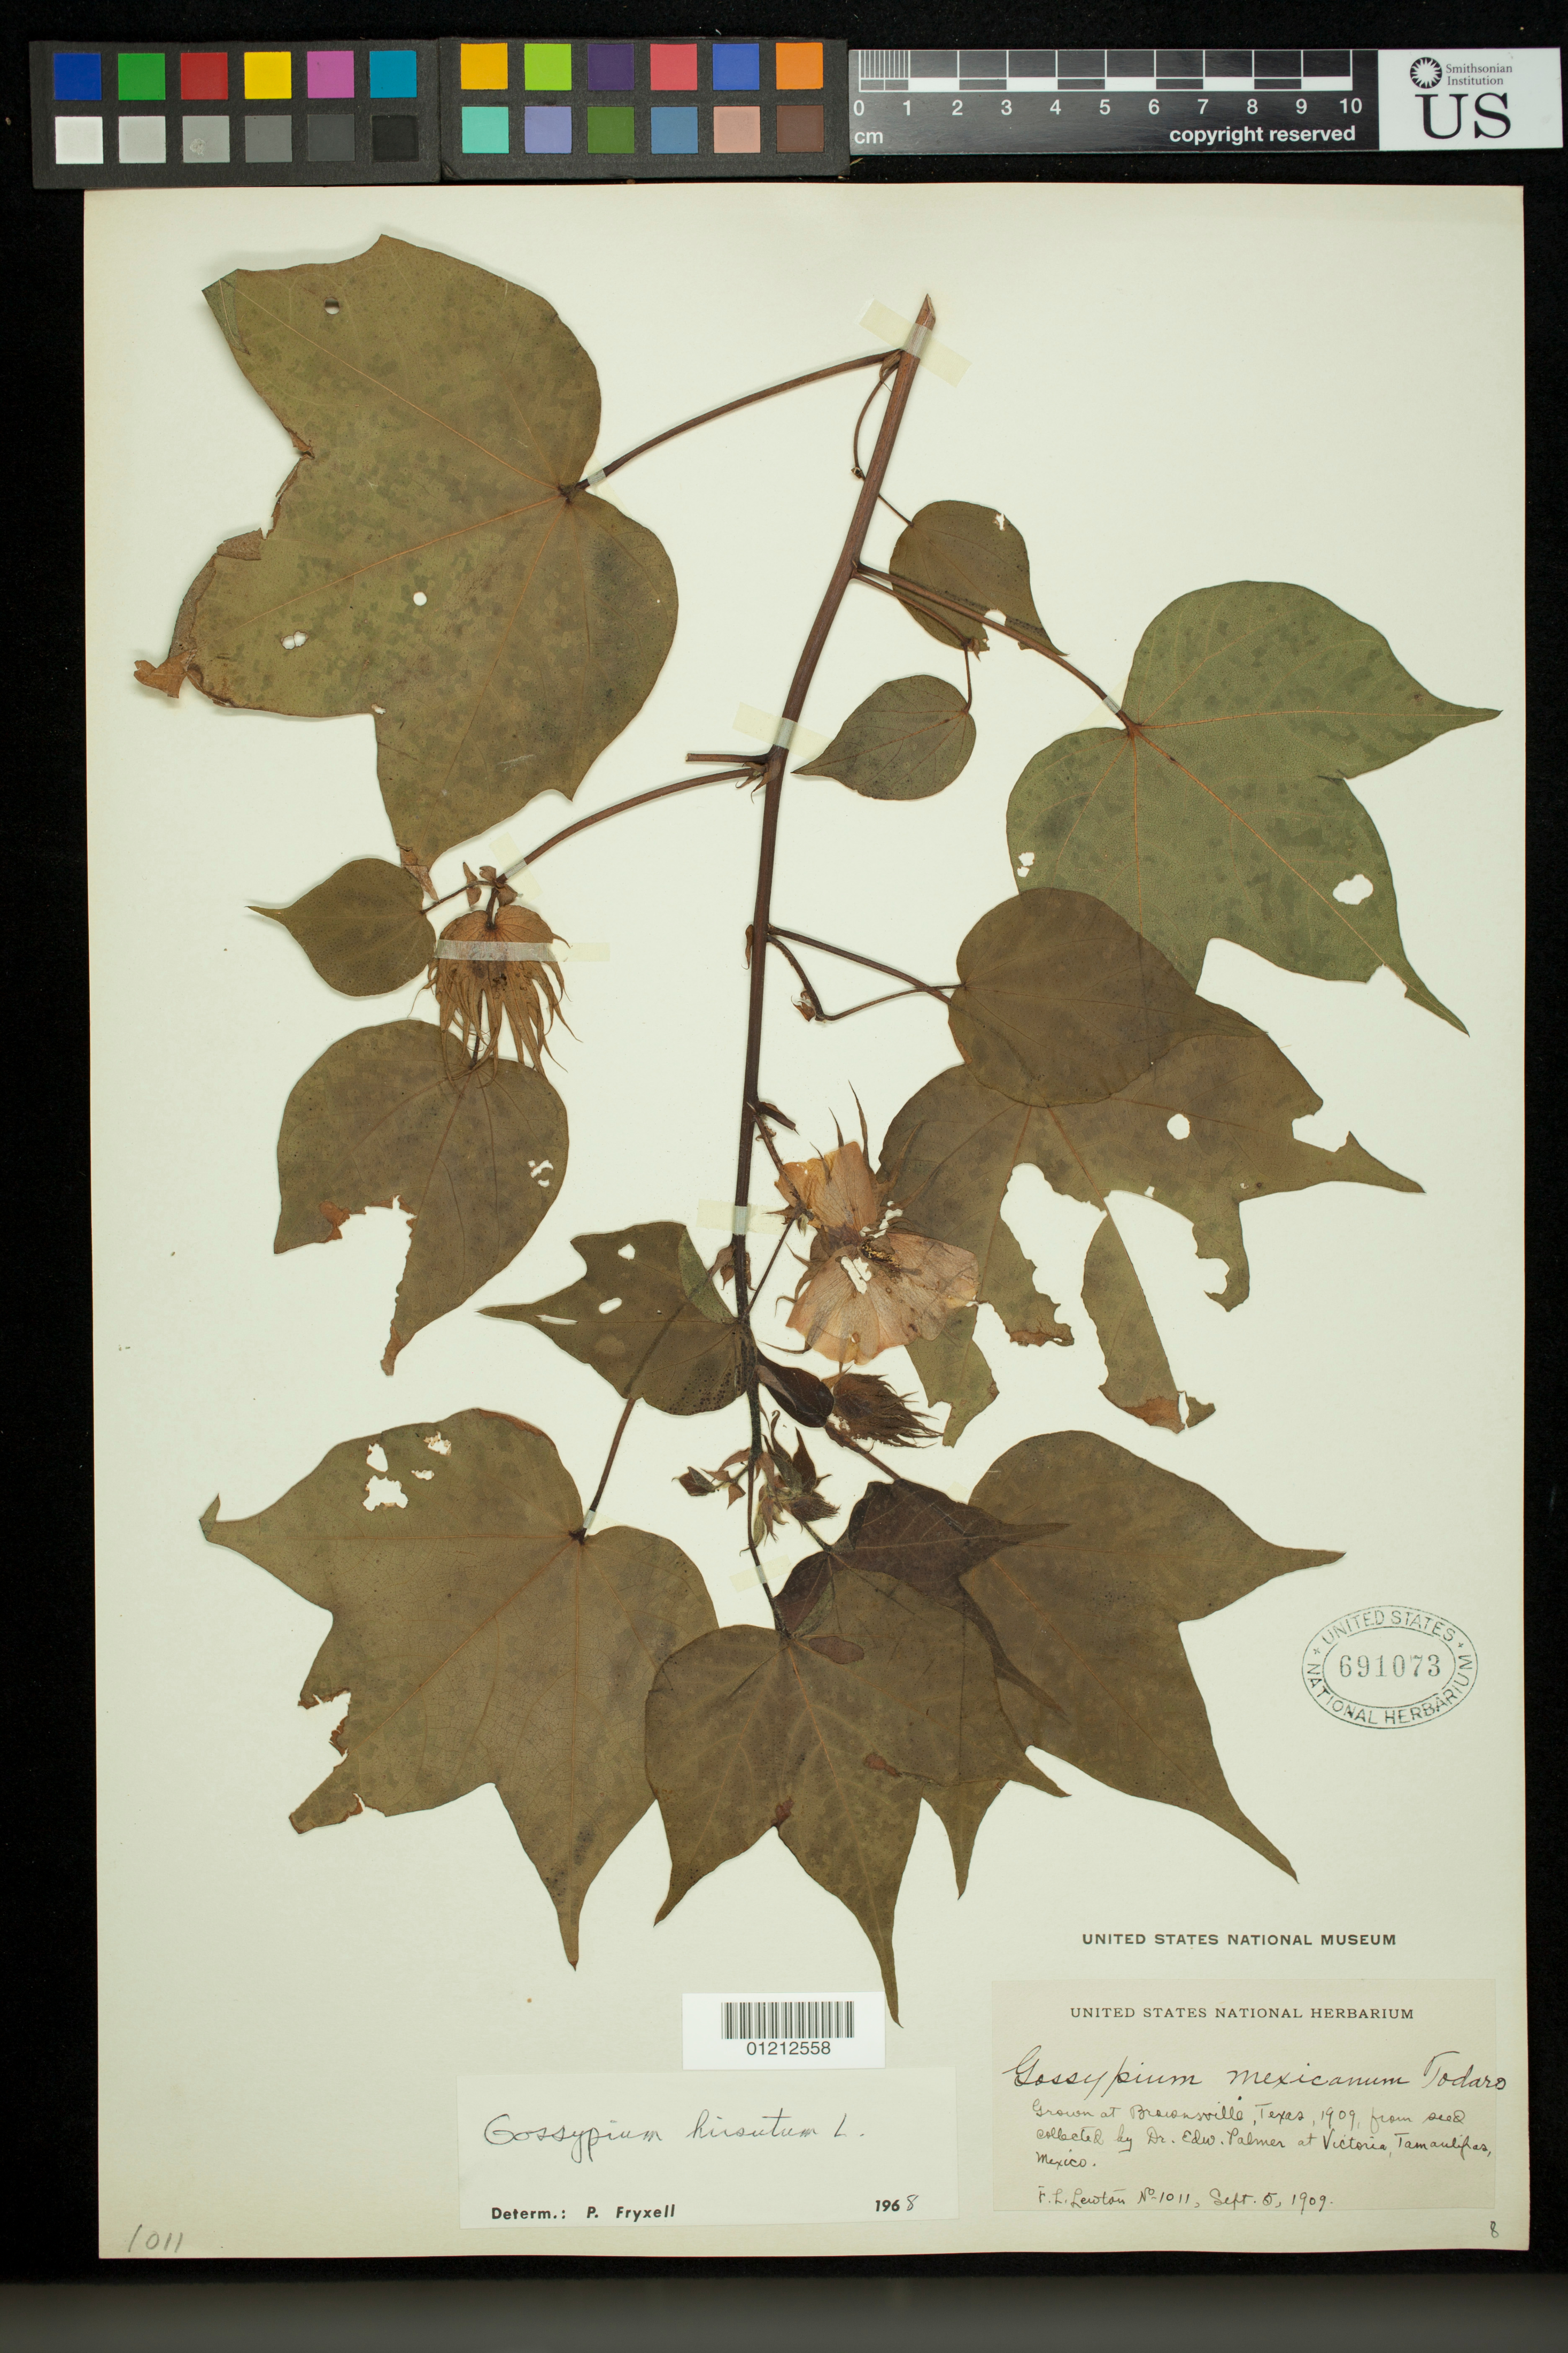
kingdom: Plantae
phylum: Tracheophyta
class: Magnoliopsida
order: Malvales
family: Malvaceae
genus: Gossypium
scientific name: Gossypium hirsutum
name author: L.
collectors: F. L. Lewton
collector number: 1011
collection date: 1909-09-05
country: United States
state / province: Texas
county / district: Cameron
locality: Grown at Brownsville, Texas, from seeds collected by Dr. Edw. Palmer at Victoria, Tamaulipas, Mexico.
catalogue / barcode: US 691073